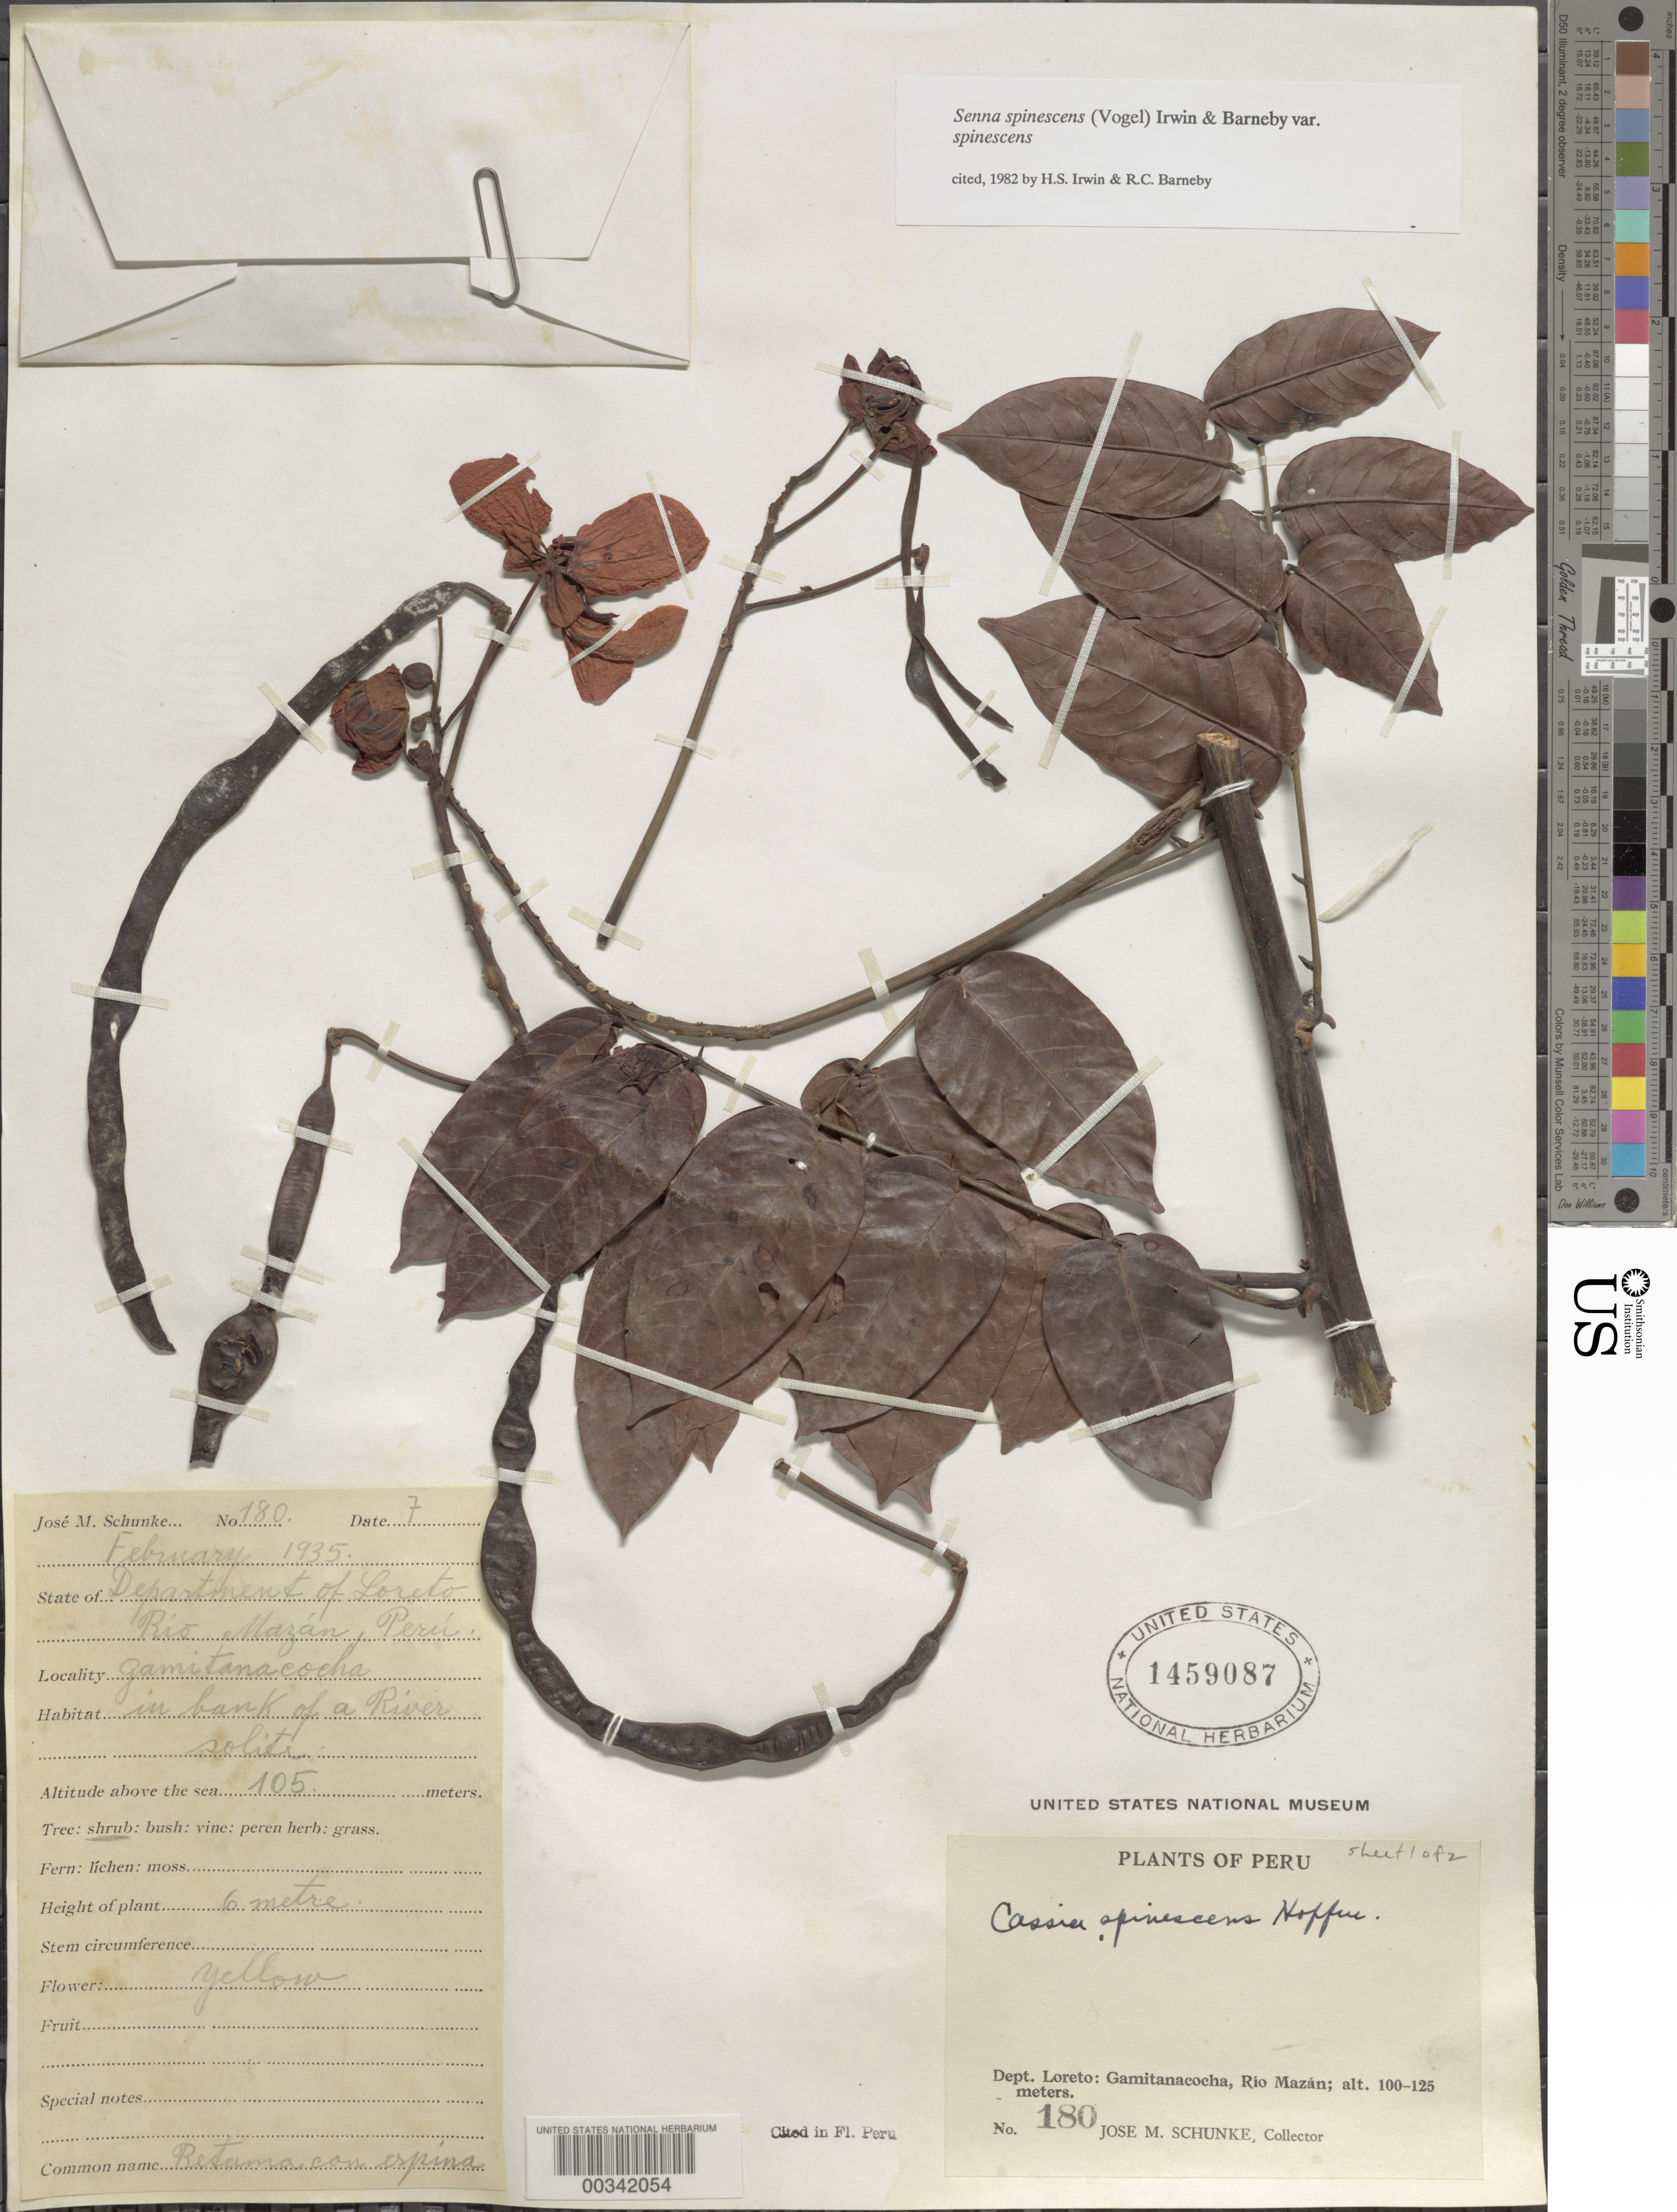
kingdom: Plantae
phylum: Tracheophyta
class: Magnoliopsida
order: Fabales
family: Fabaceae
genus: Senna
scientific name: Senna spinescens var. spinescens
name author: (Hoffmanns. ex Vogel) H.S. Irwin & Barneby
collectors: J. M. Schunke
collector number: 180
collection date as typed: Feb 1935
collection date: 1935-02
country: Peru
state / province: Loreto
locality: Gamitanacocha, rio mazan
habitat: In bank of river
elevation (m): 105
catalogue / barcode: US 1459087